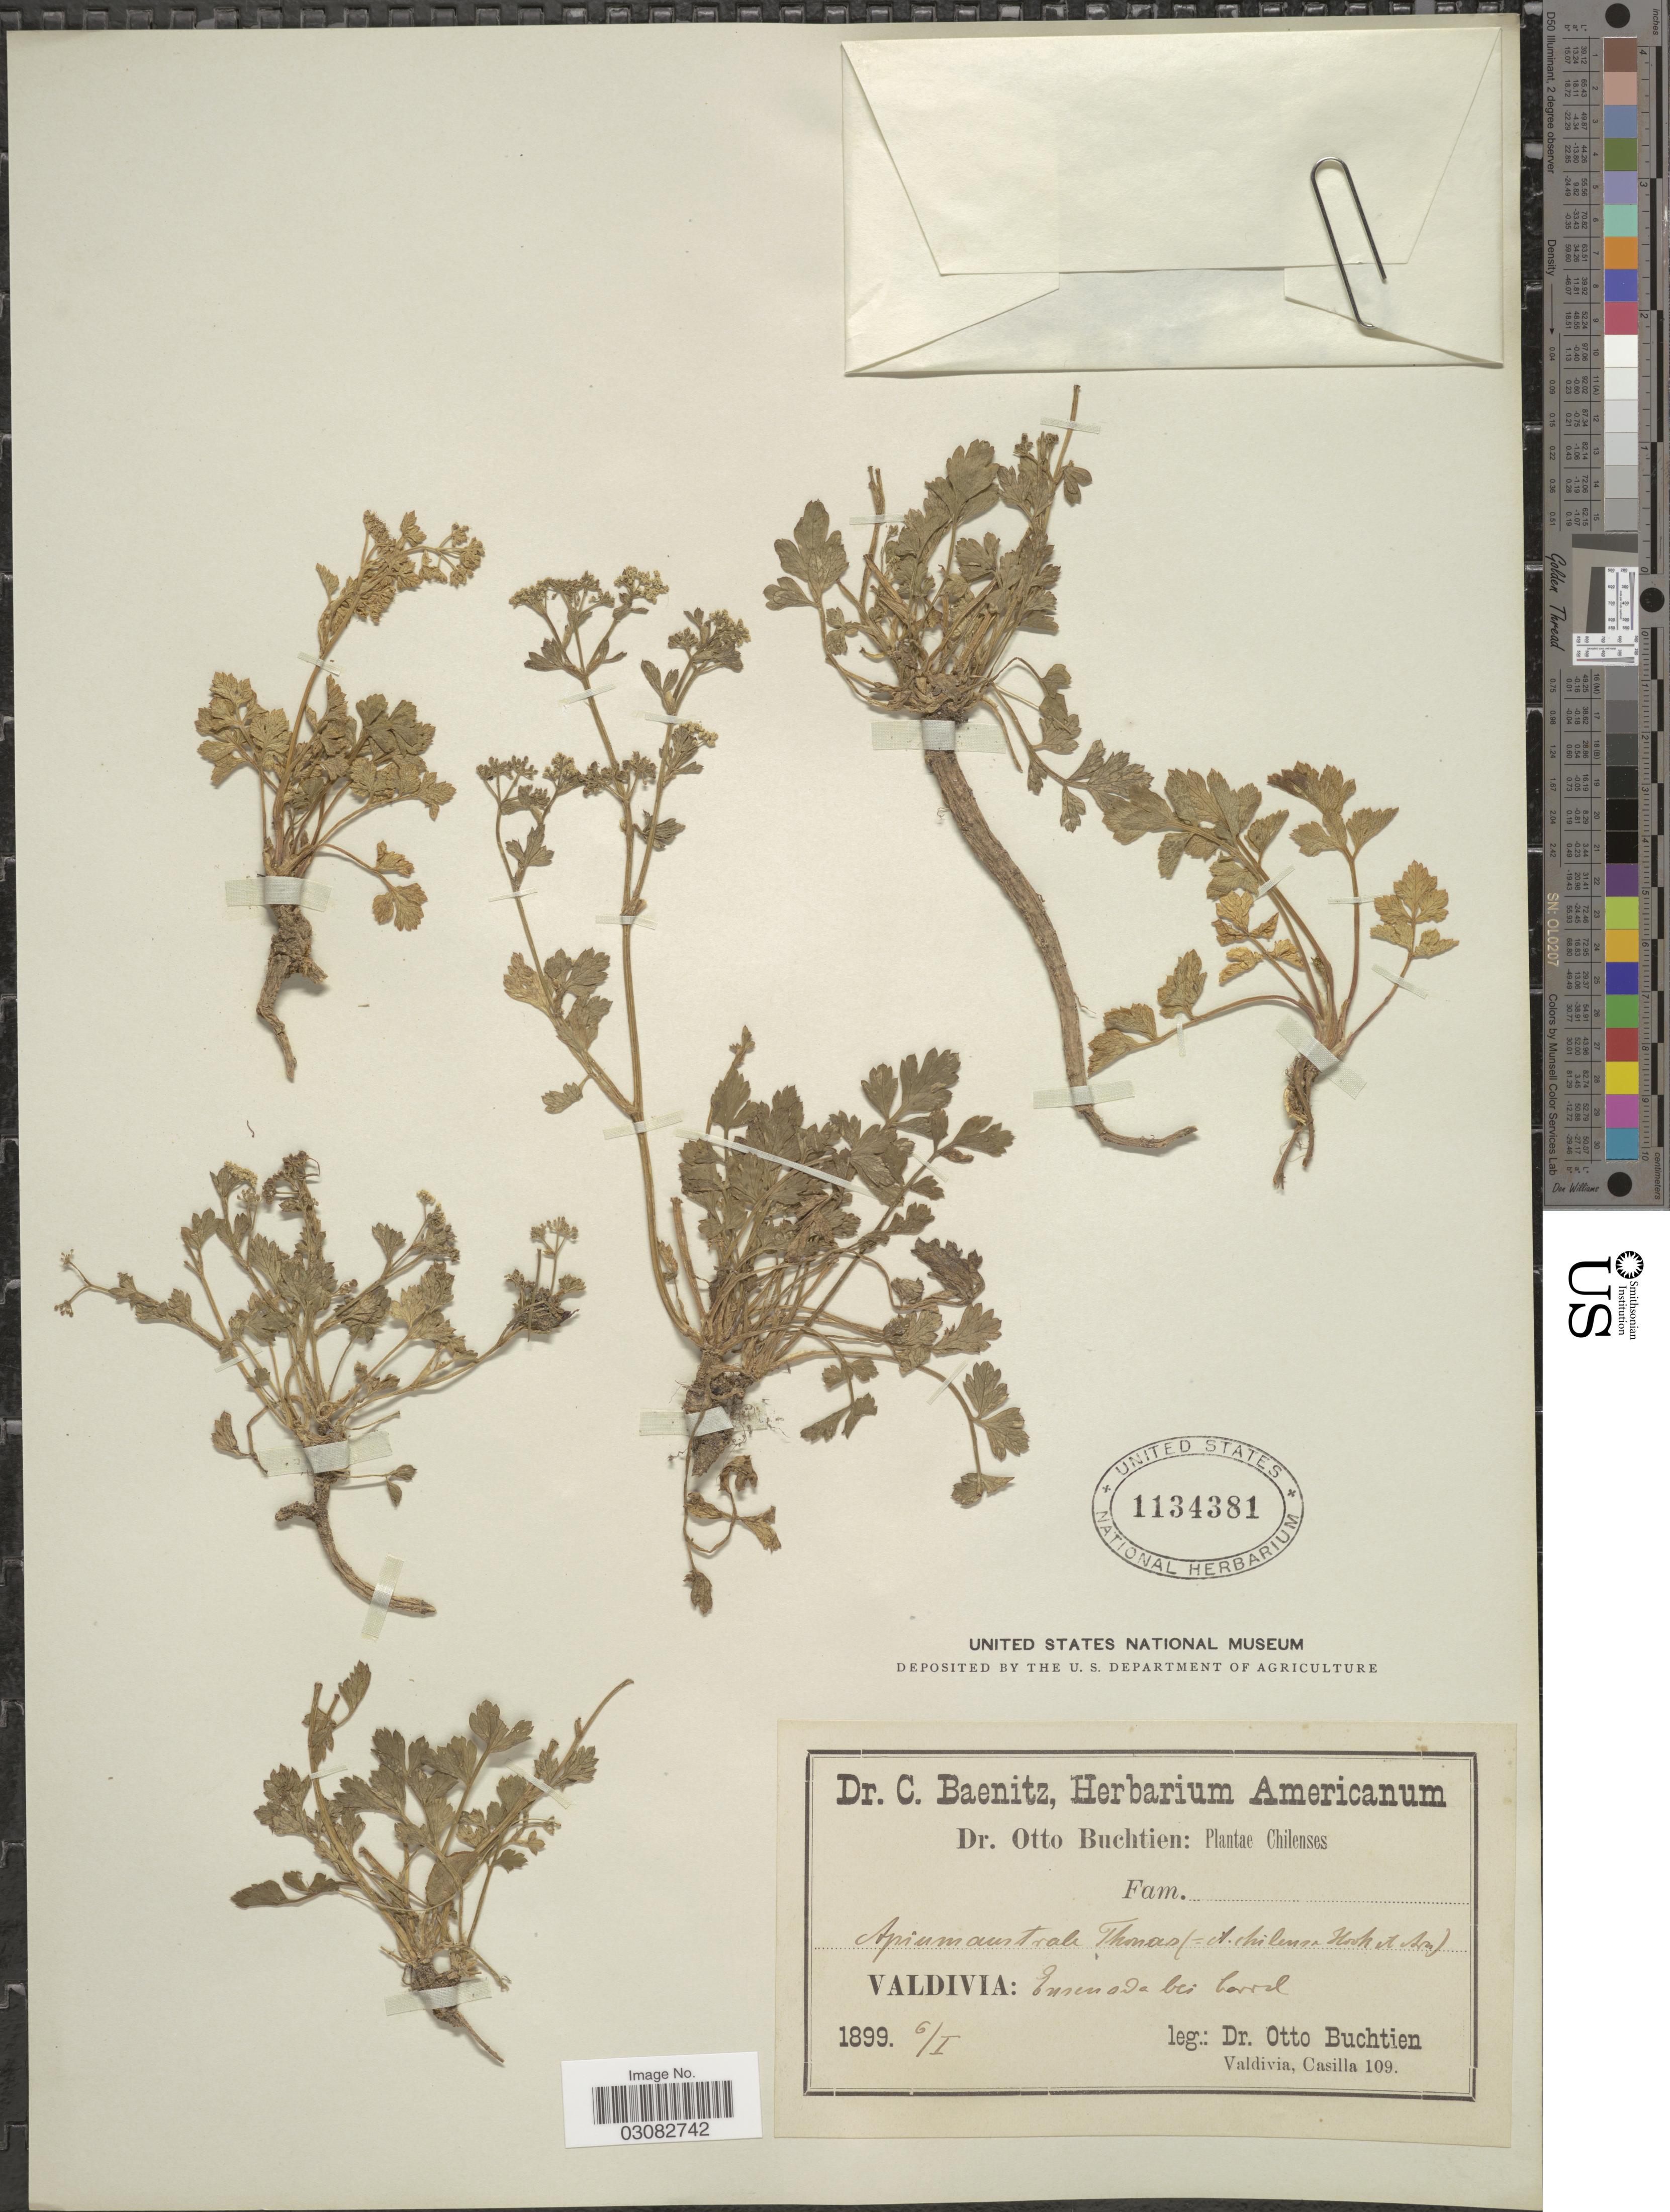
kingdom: Plantae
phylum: Tracheophyta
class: Magnoliopsida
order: Apiales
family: Apiaceae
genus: Apium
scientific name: Apium australe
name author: Thouars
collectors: O. Buchtien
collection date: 1899-01-06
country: Chile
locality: Valdivia: Ensenada bei Corral.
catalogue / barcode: US 1134381